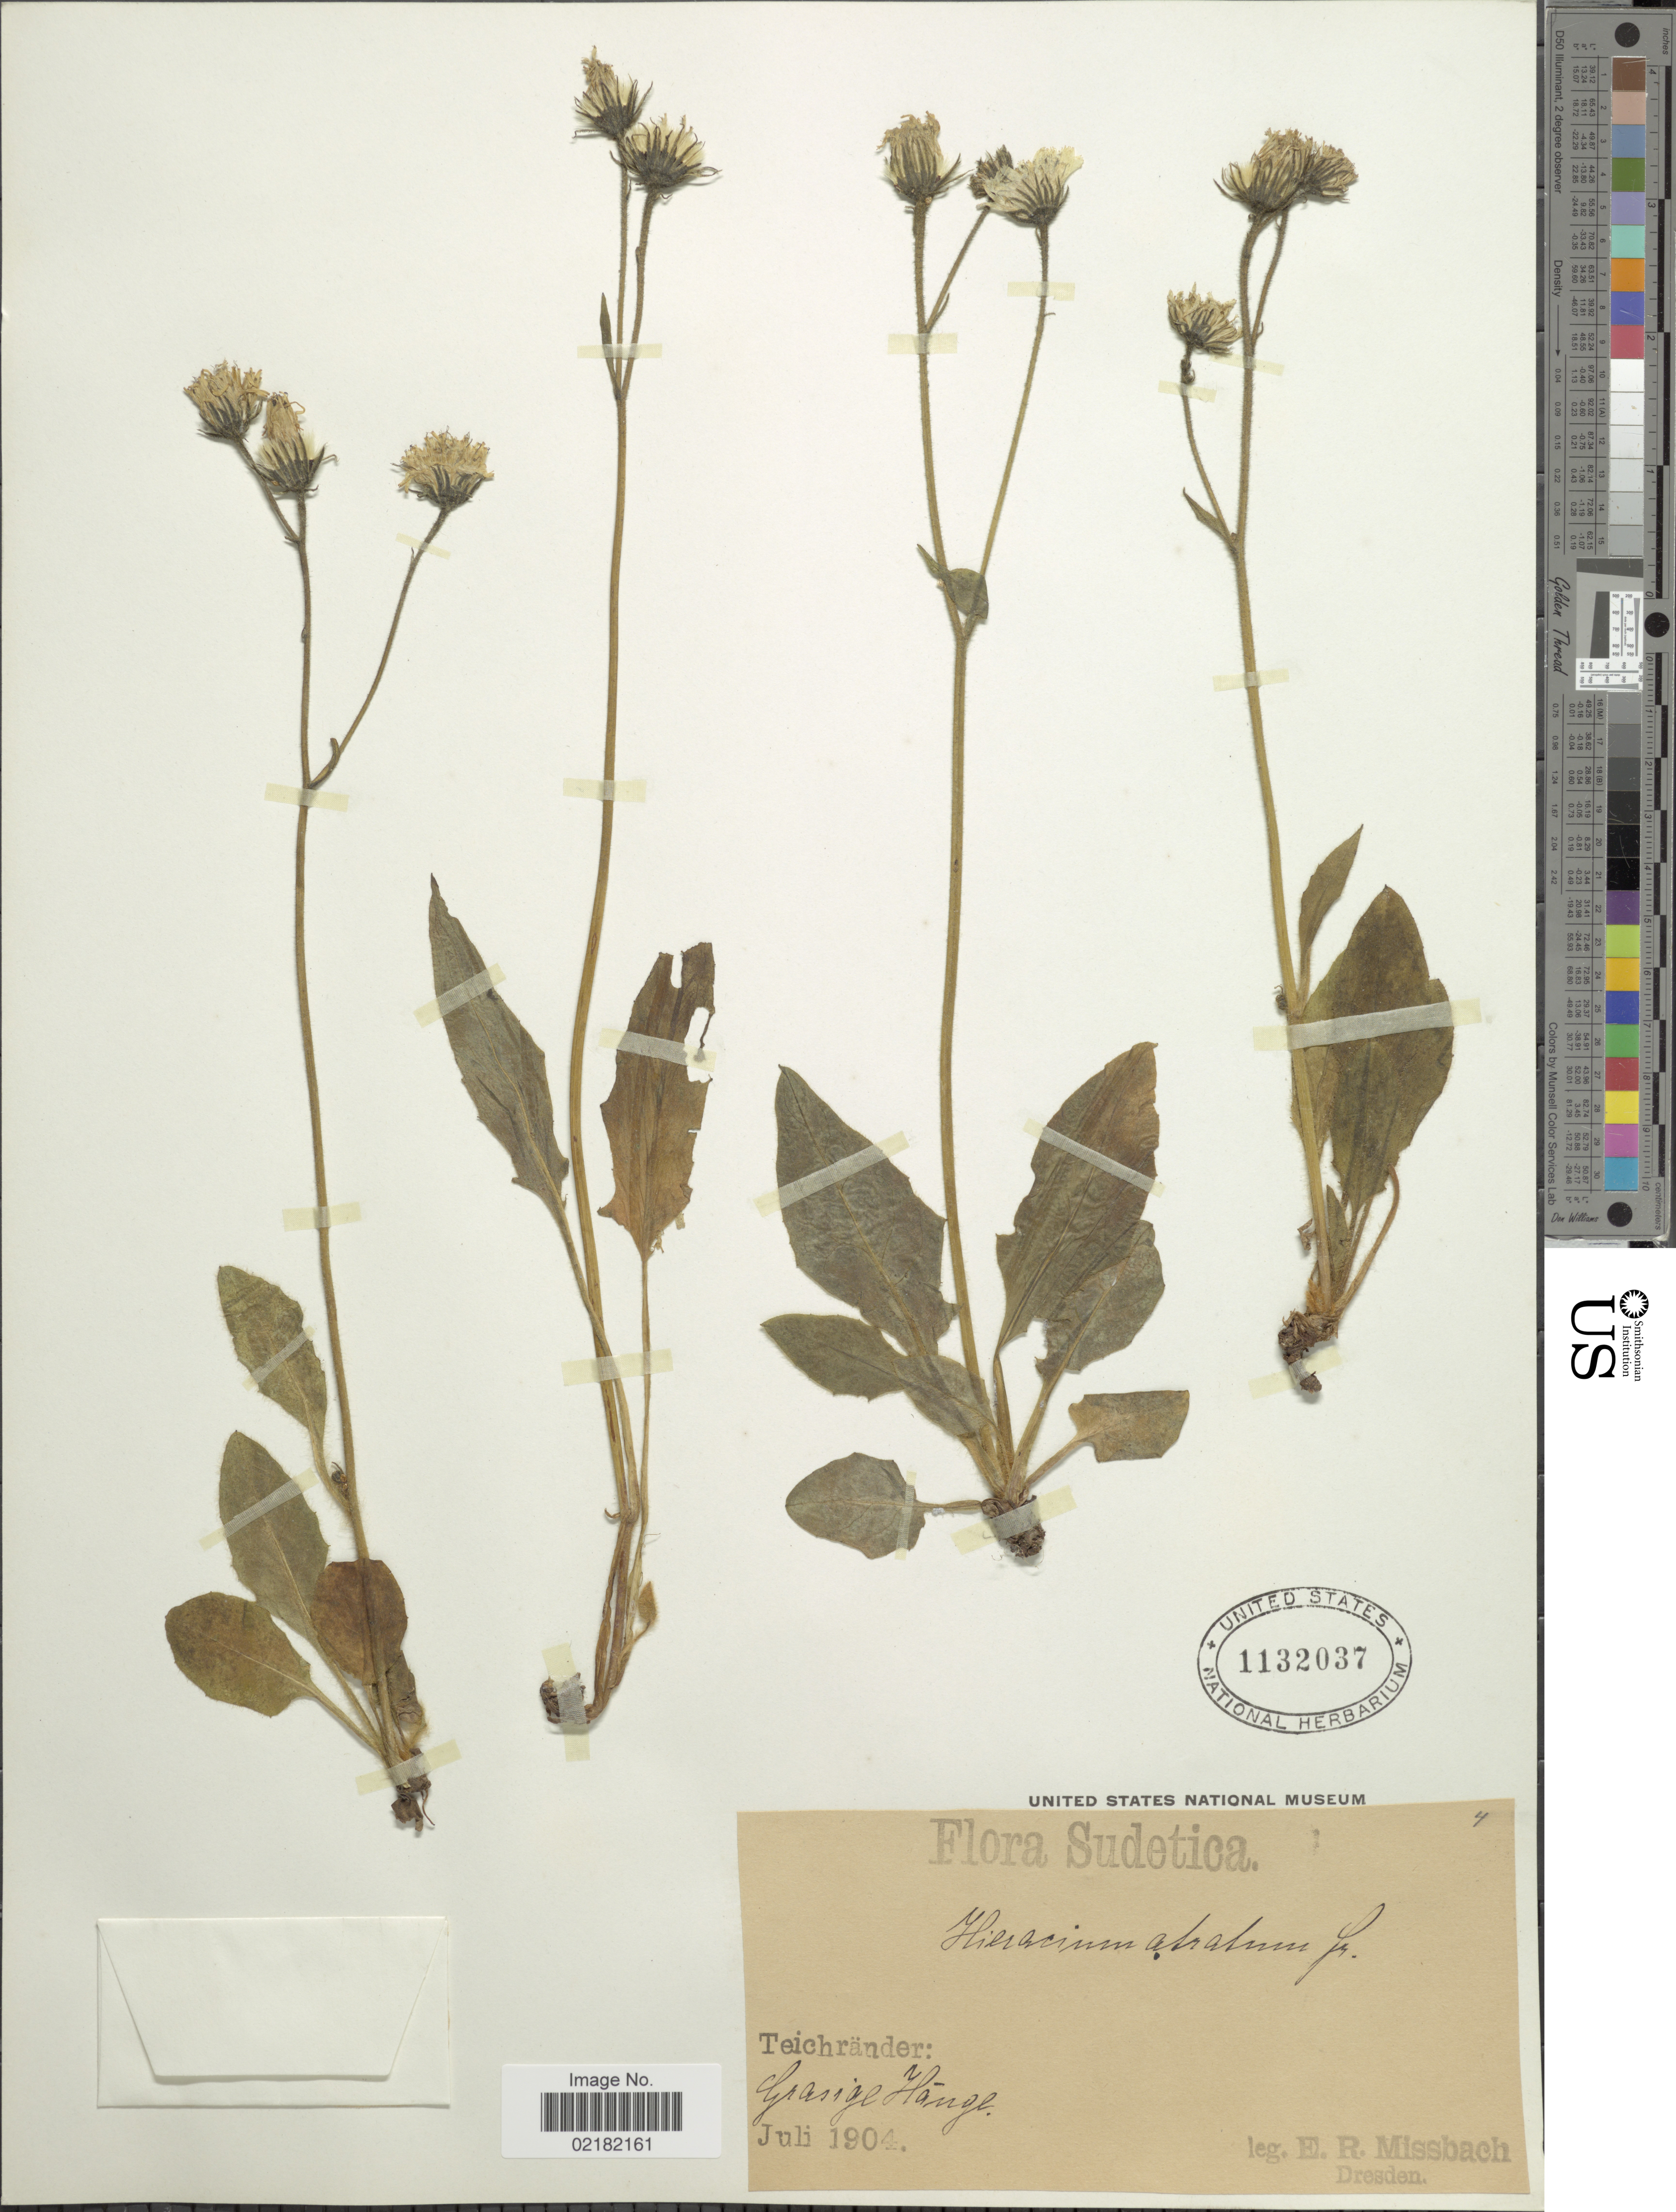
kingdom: Plantae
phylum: Tracheophyta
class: Magnoliopsida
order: Asterales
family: Asteraceae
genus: Hieracium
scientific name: Hieracium atratum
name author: Fr.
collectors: E. Missbach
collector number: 4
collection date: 1904-07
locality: Teichrander: Grasige Hange. [interpreted]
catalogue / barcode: US 1132037